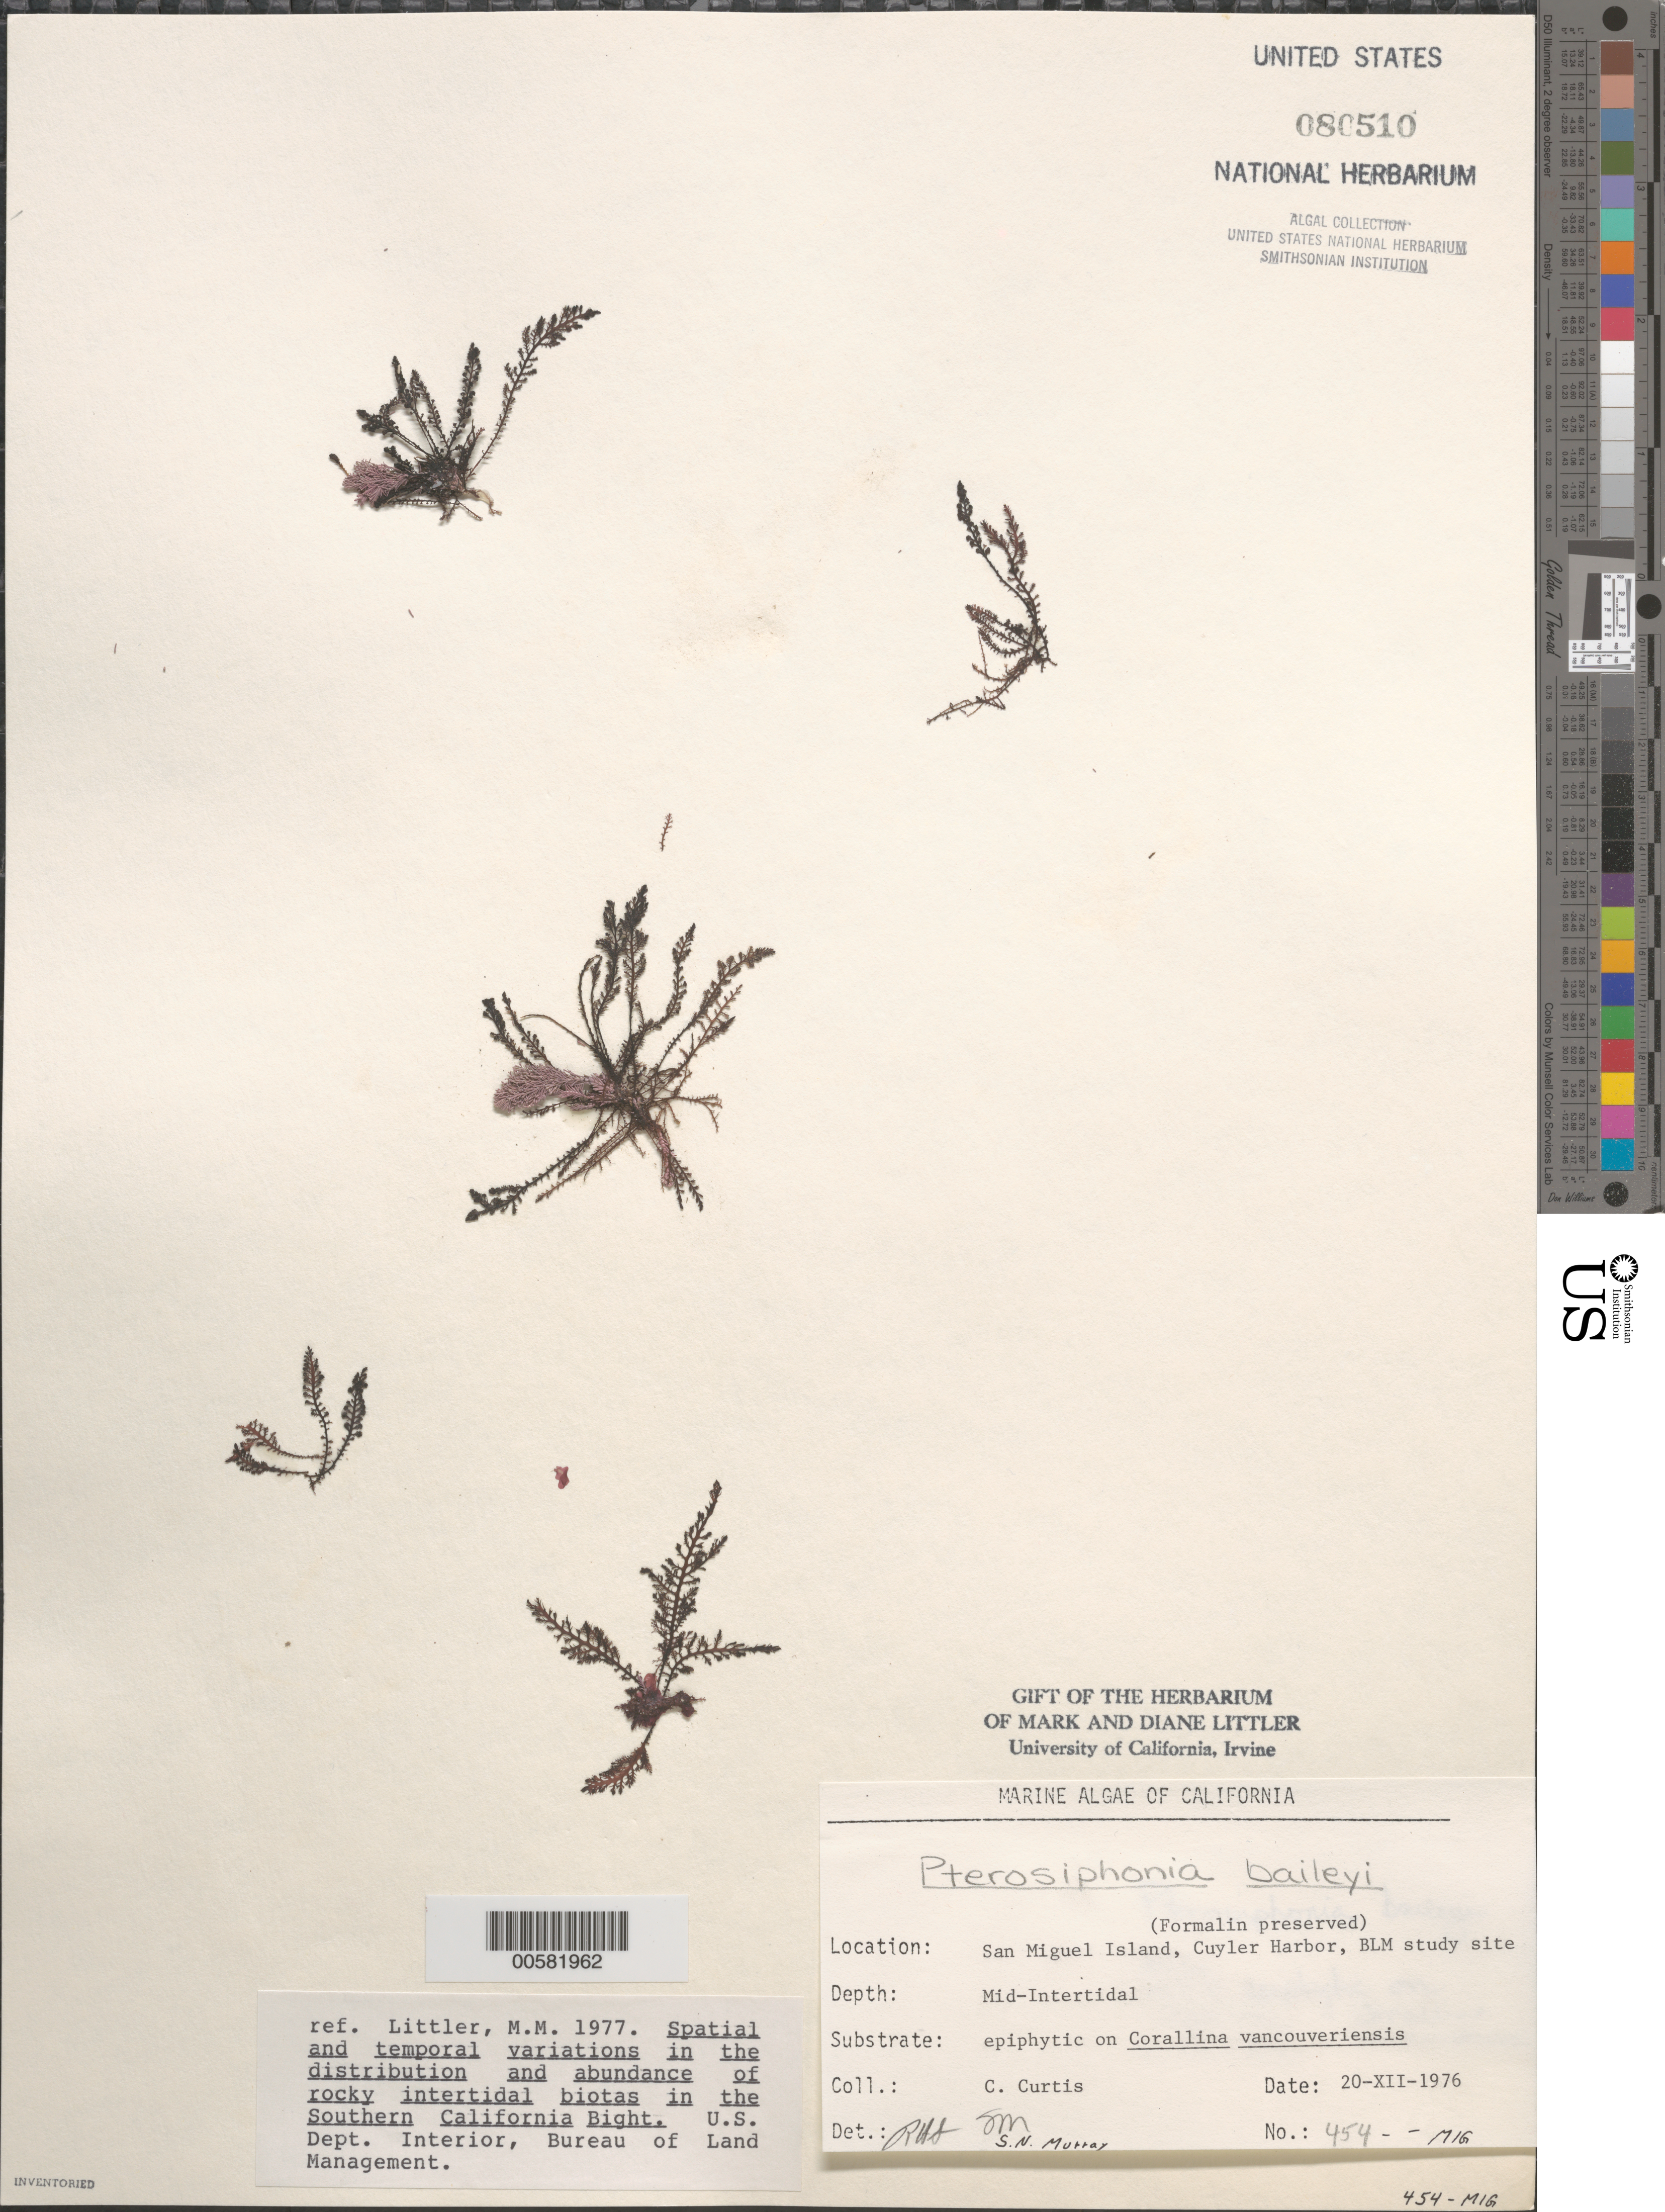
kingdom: Plantae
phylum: Rhodophyta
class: Florideophyceae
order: Ceramiales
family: Rhodomelaceae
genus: Symphyocladiella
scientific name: Symphyocladiella baileyi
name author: (Harvey) D.E.Bustamante et al.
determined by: Algae name updating Project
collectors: C. Curtis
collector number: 454-MIG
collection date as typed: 20 Dec 1976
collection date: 1976-12-20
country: United States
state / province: California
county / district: Santa Barbara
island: San Miguel Island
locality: Cuyler Harbor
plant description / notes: BLM-SOCALBIGHT Rocky Intertidal Survey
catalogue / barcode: US 80510